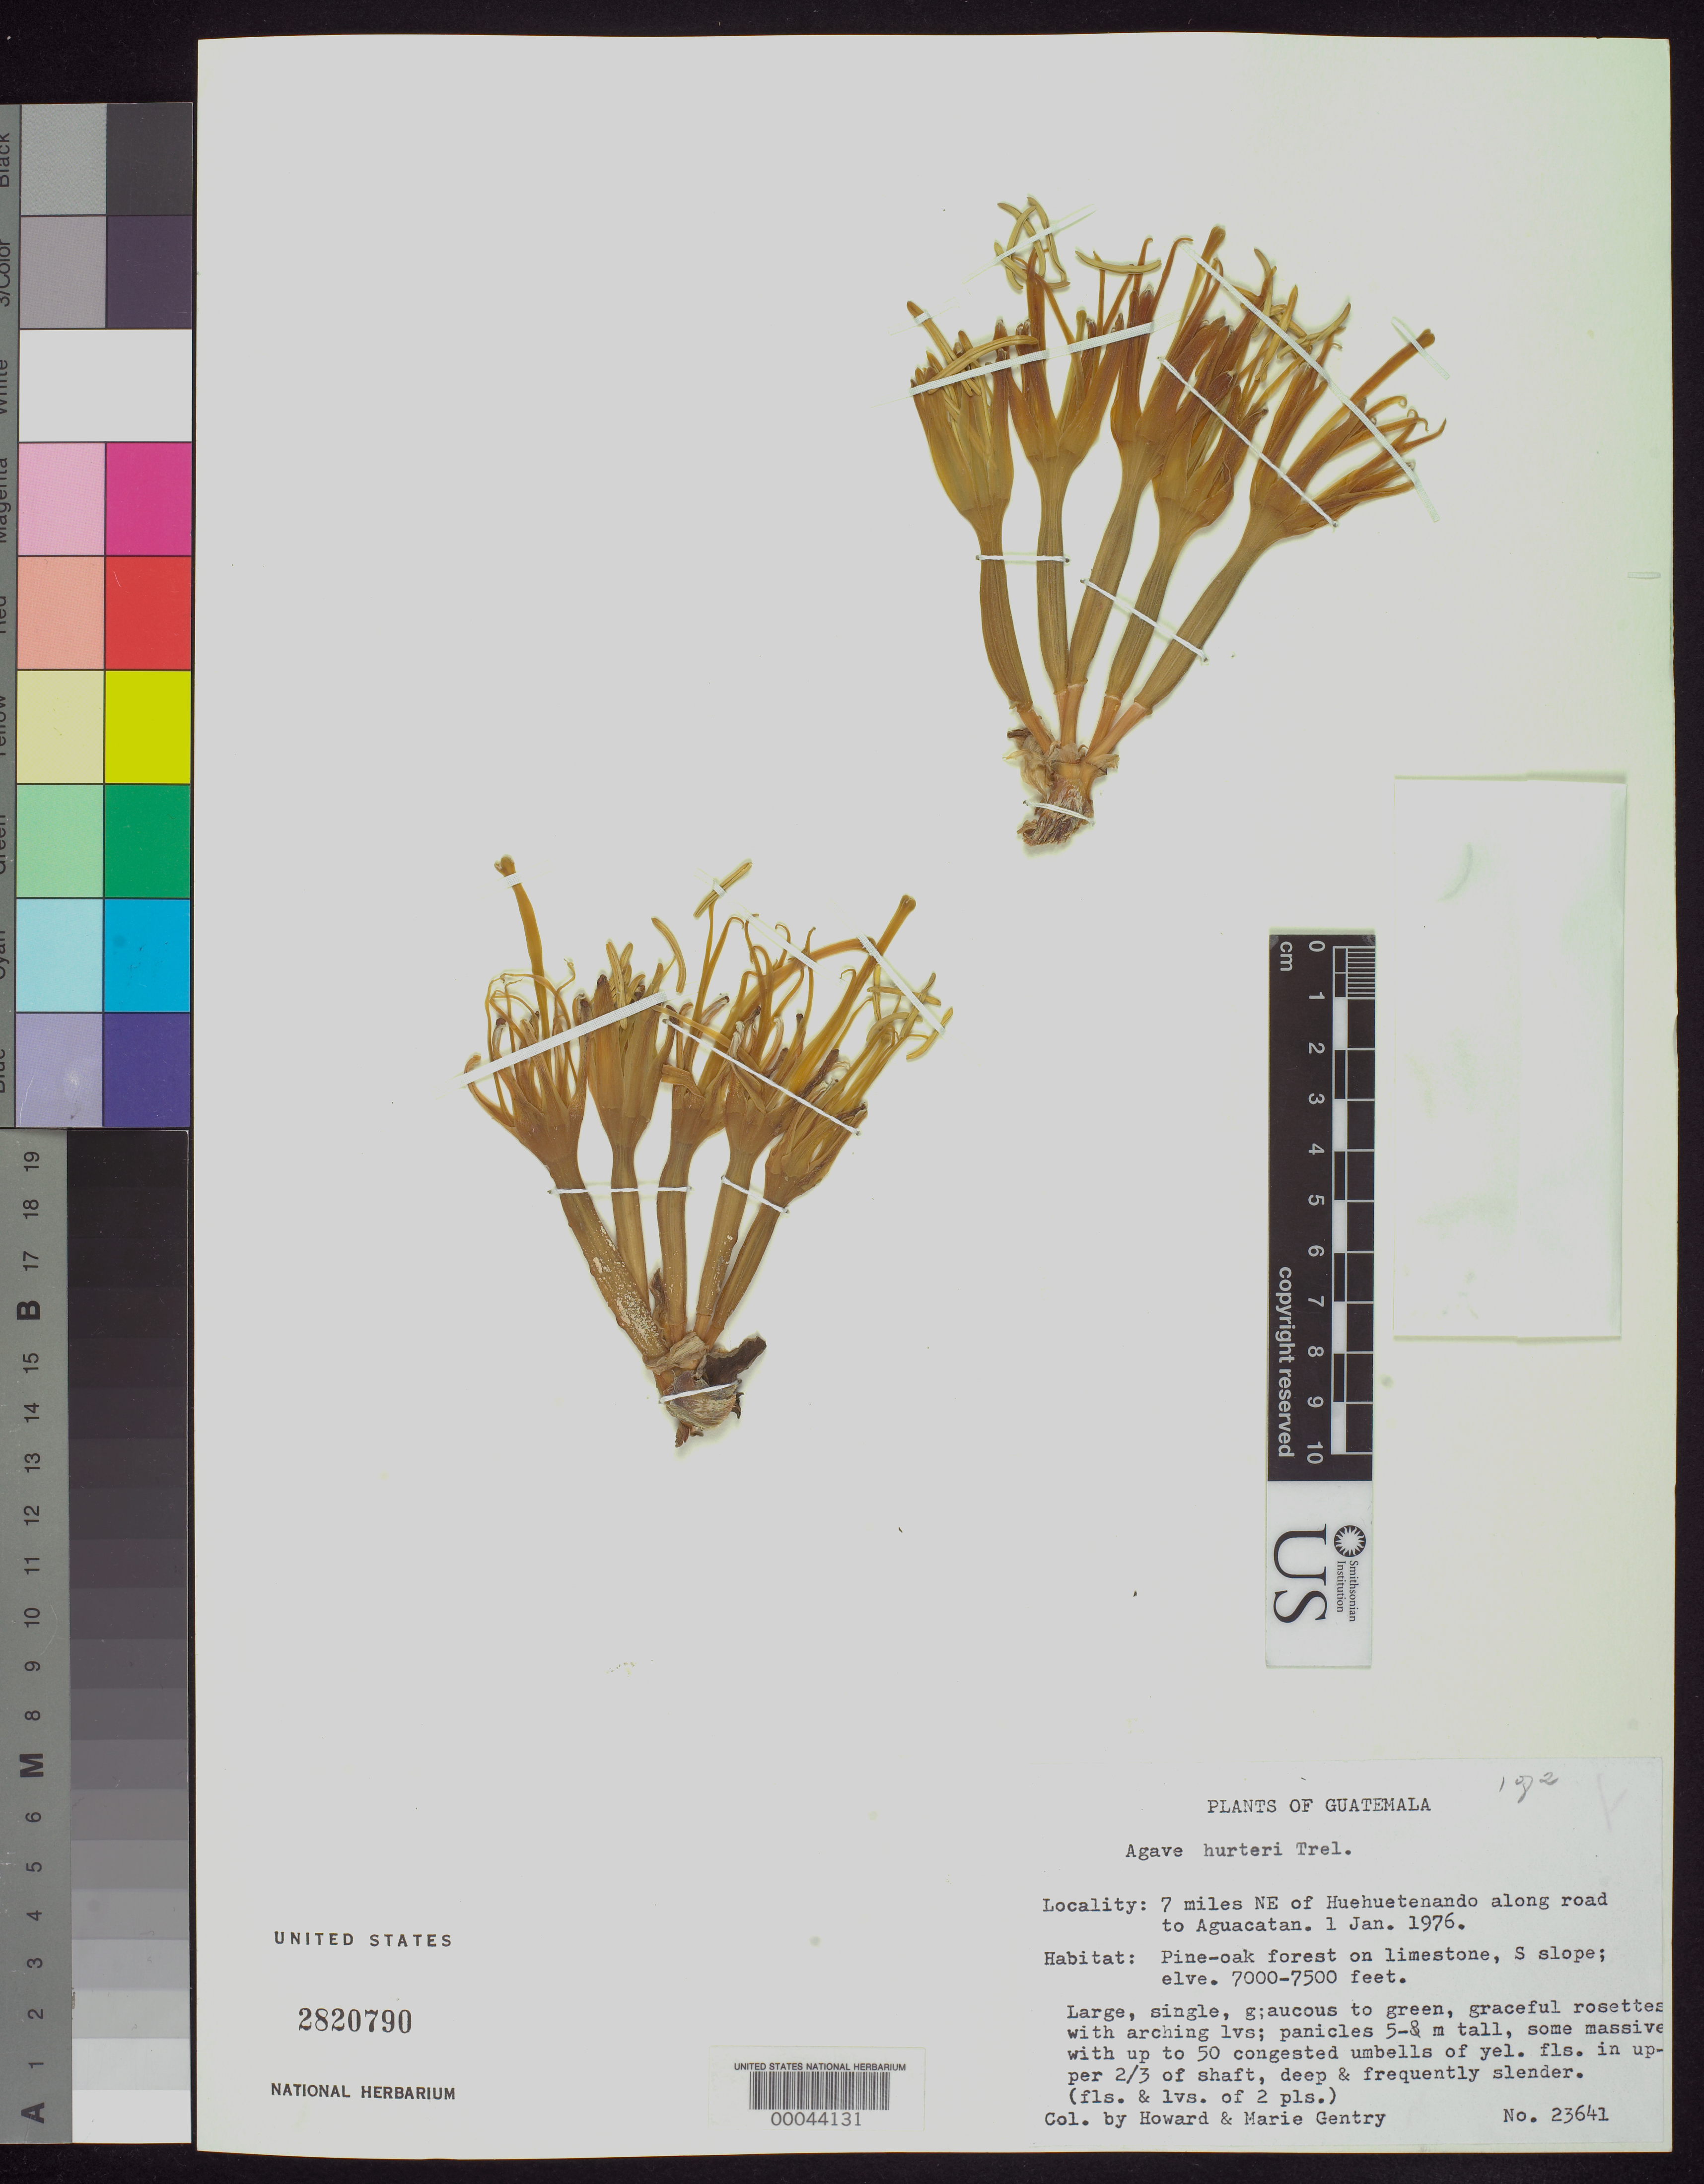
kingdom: Plantae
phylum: Tracheophyta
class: Liliopsida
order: Asparagales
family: Asparagaceae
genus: Agave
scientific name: Agave hurteri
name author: Trel.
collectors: H. S. Gentry & M. Gentry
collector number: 23641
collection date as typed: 01 Jan 1976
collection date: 1976-01-01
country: Guatemala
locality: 7 mi NE of huehuetenando along road to aguacatan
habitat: Pine-oak forest on limestone, s slope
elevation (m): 2134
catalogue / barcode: US 2820790